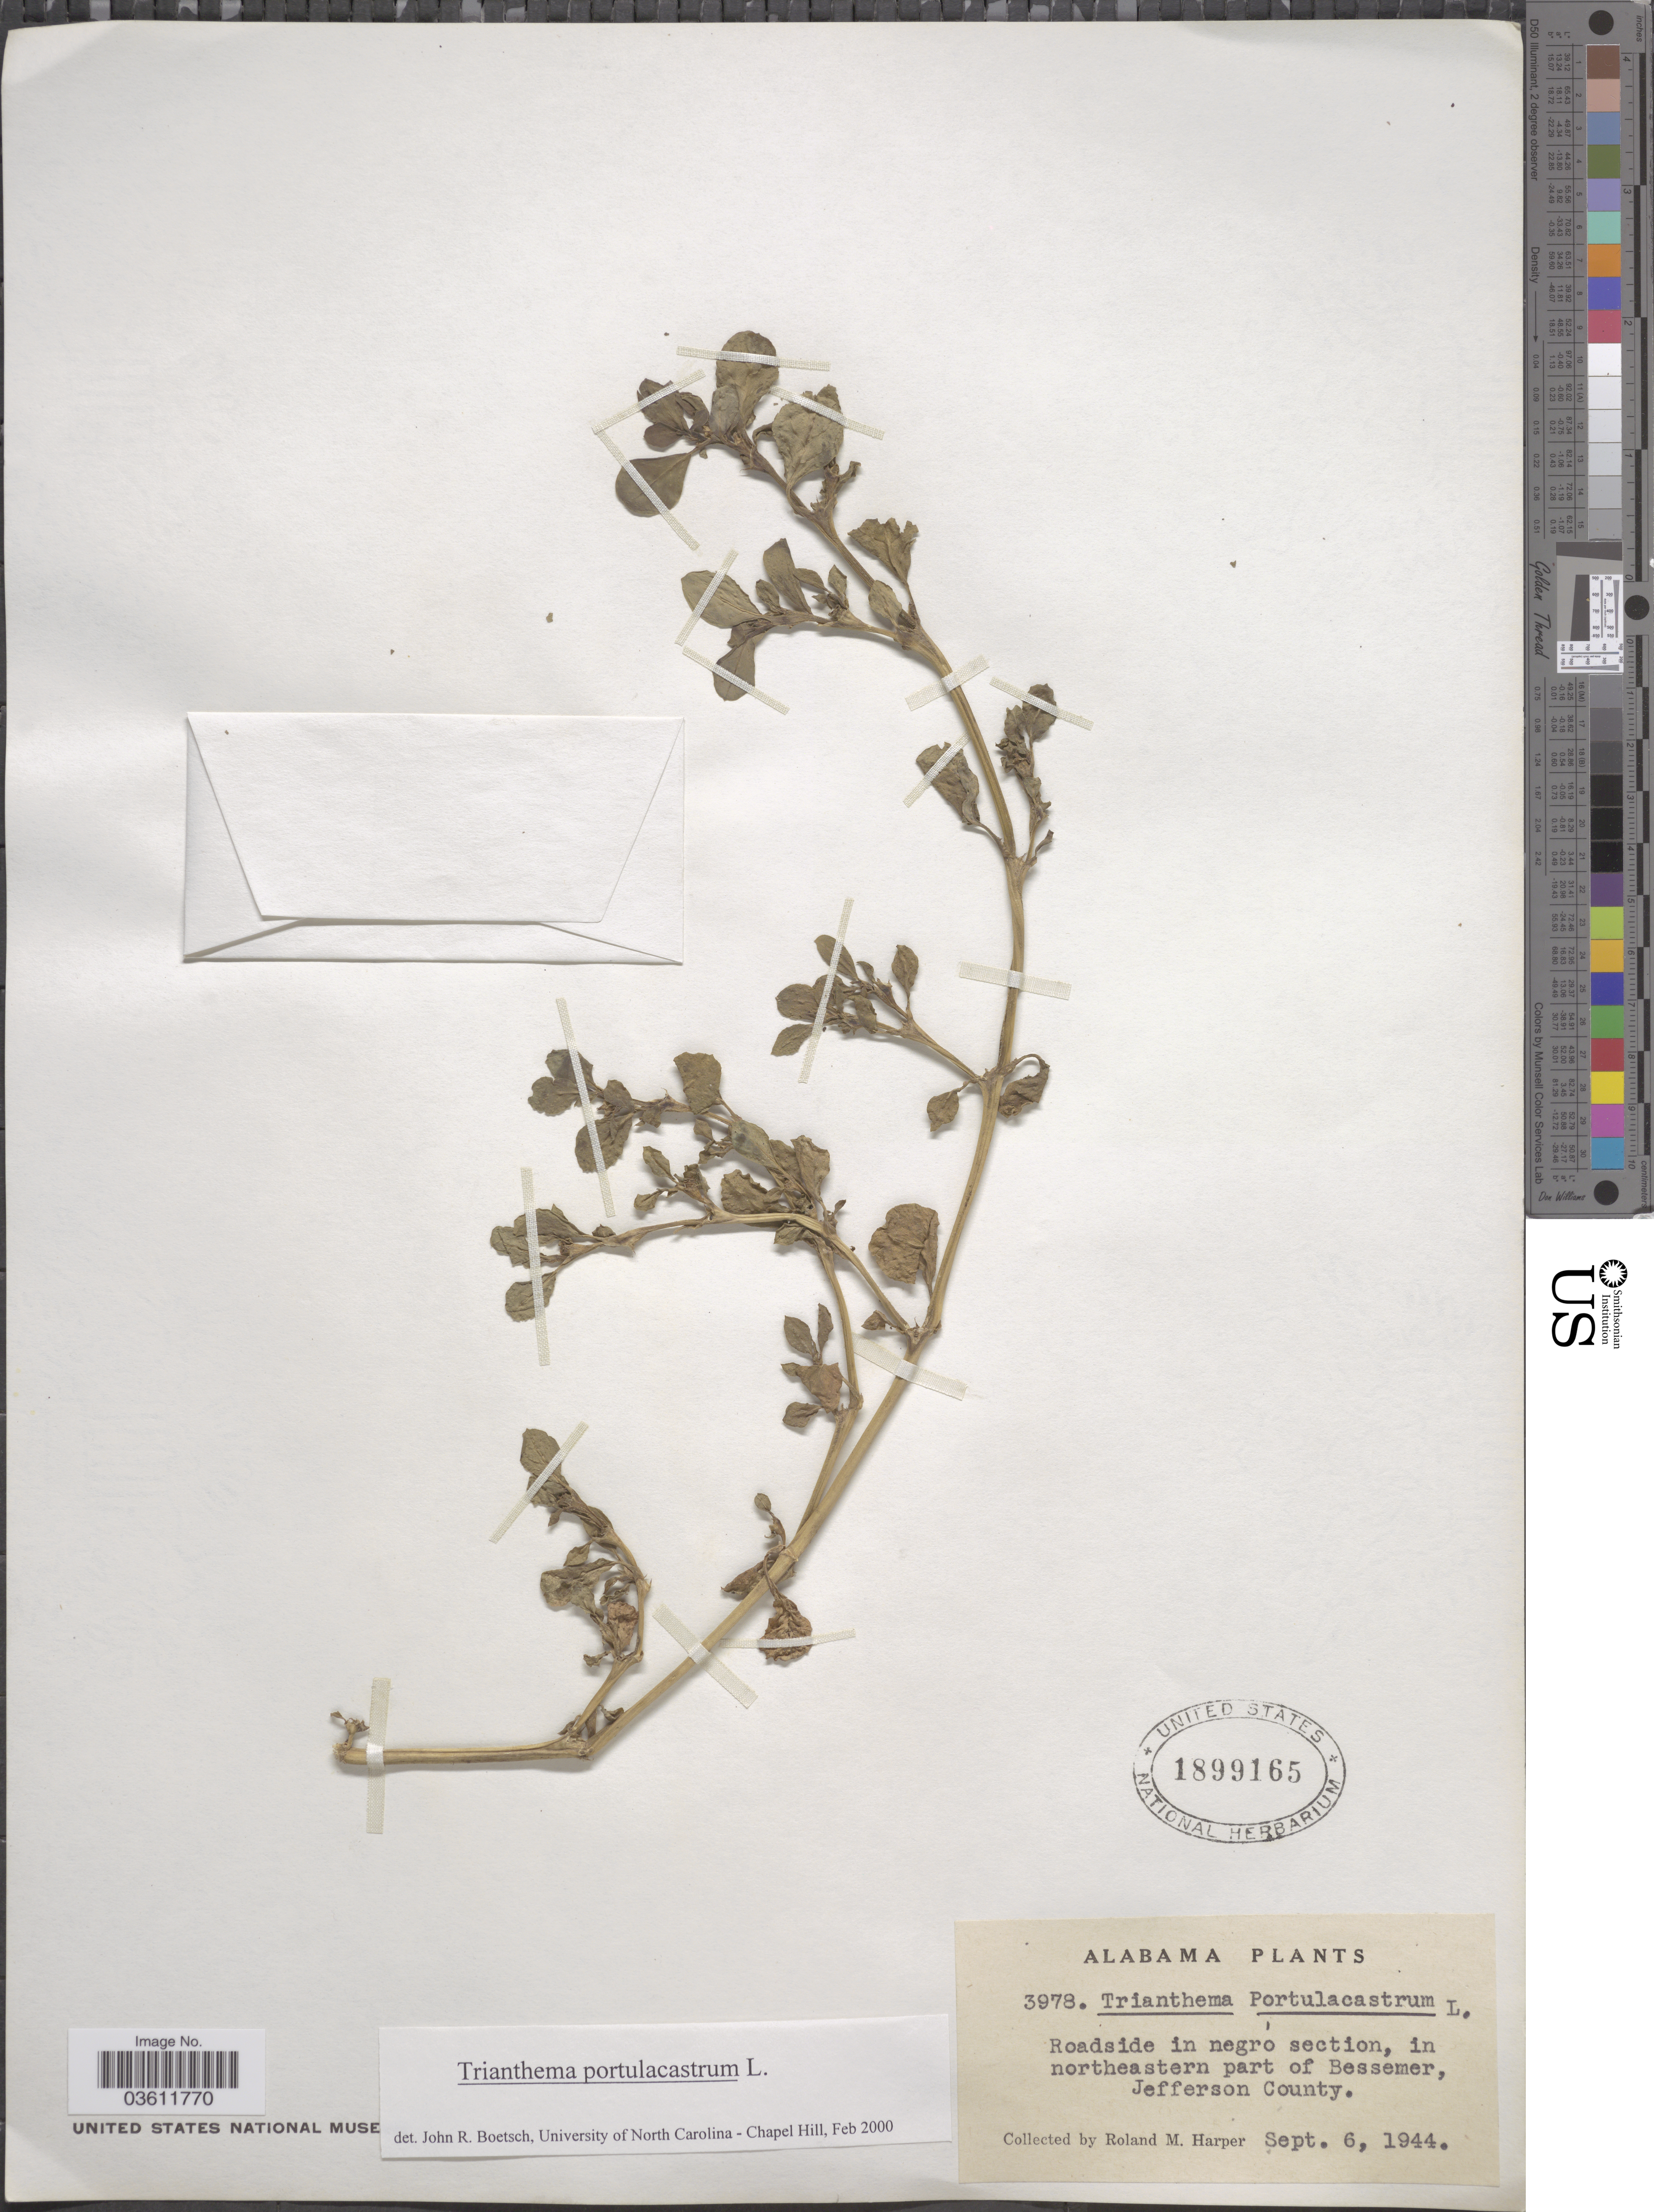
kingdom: Plantae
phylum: Tracheophyta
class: Magnoliopsida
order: Caryophyllales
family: Aizoaceae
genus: Trianthema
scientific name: Trianthema portulacastrum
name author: L.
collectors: R. M. Harper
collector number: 3978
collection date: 1944-09-06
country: United States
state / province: Alabama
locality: Roadside in negro section, in northeastern part of Bessemer, Jefferson County.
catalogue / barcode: US 1899165